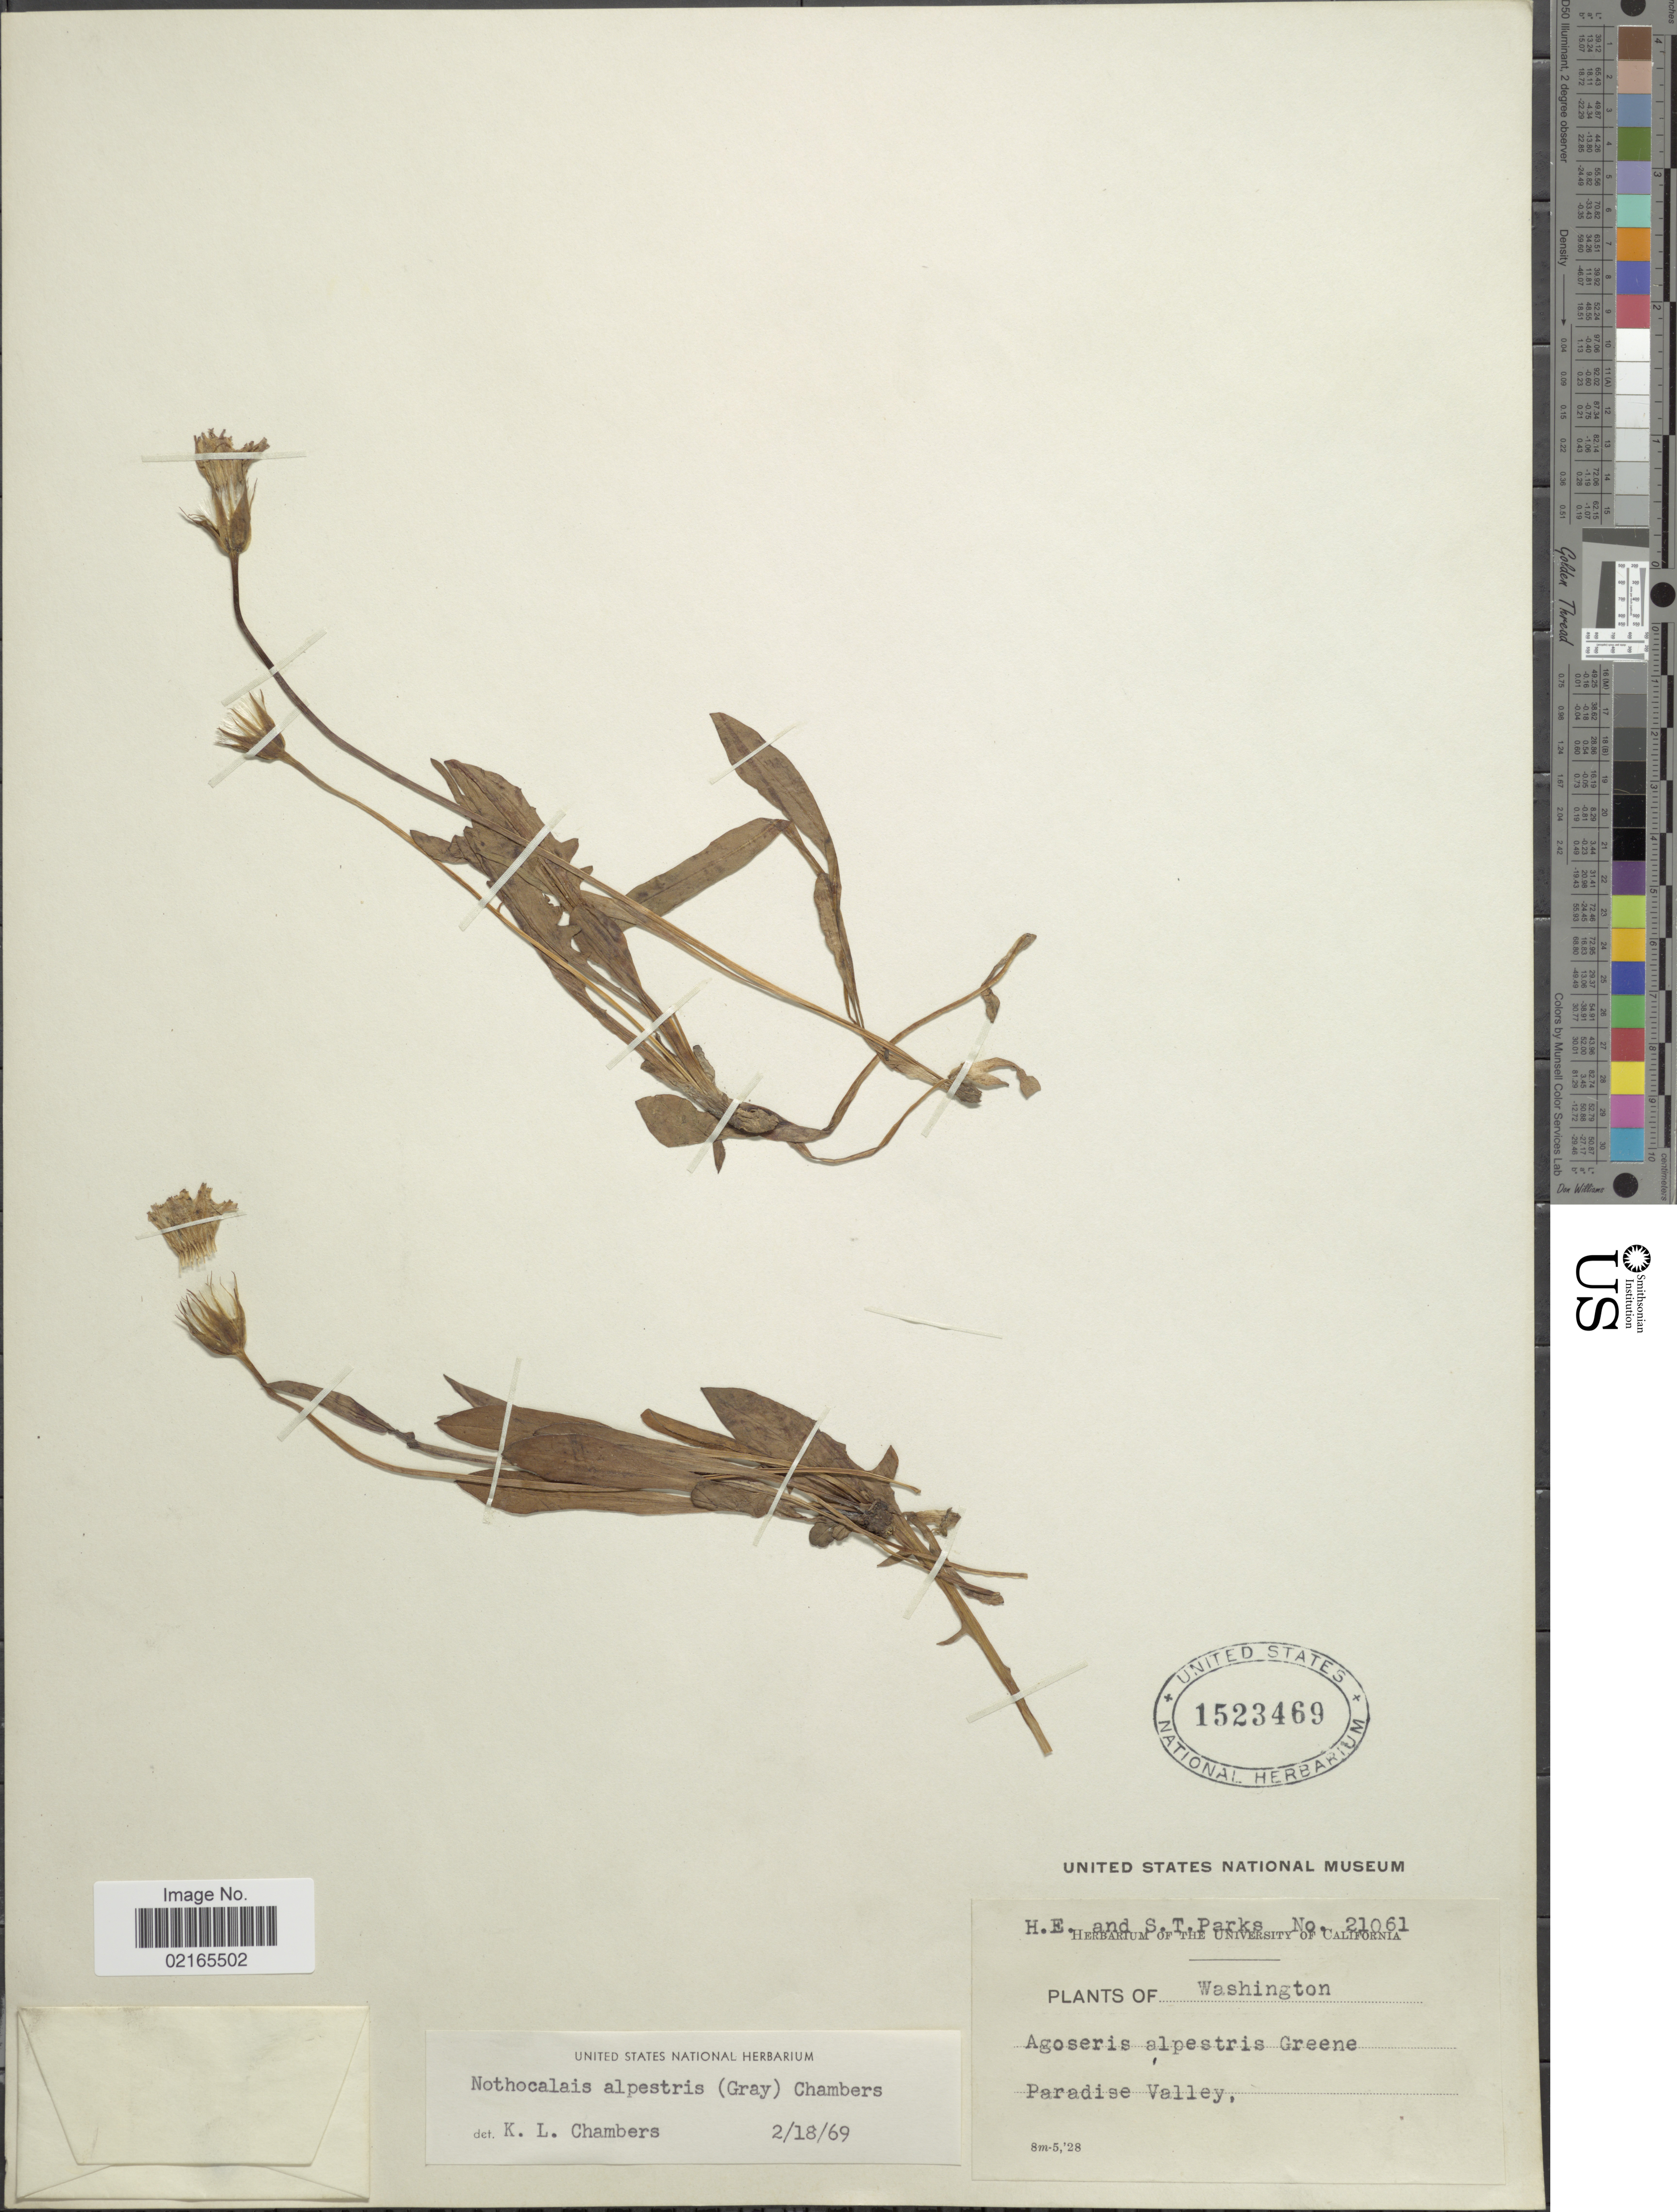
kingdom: Plantae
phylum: Tracheophyta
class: Magnoliopsida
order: Asterales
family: Asteraceae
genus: Nothocalais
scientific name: Nothocalais alpestris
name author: (A. Gray) K.L. Chambers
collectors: H. E. Parks & S. Parks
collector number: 21061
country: United States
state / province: Washington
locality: Paradise Valley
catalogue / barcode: US 1523469